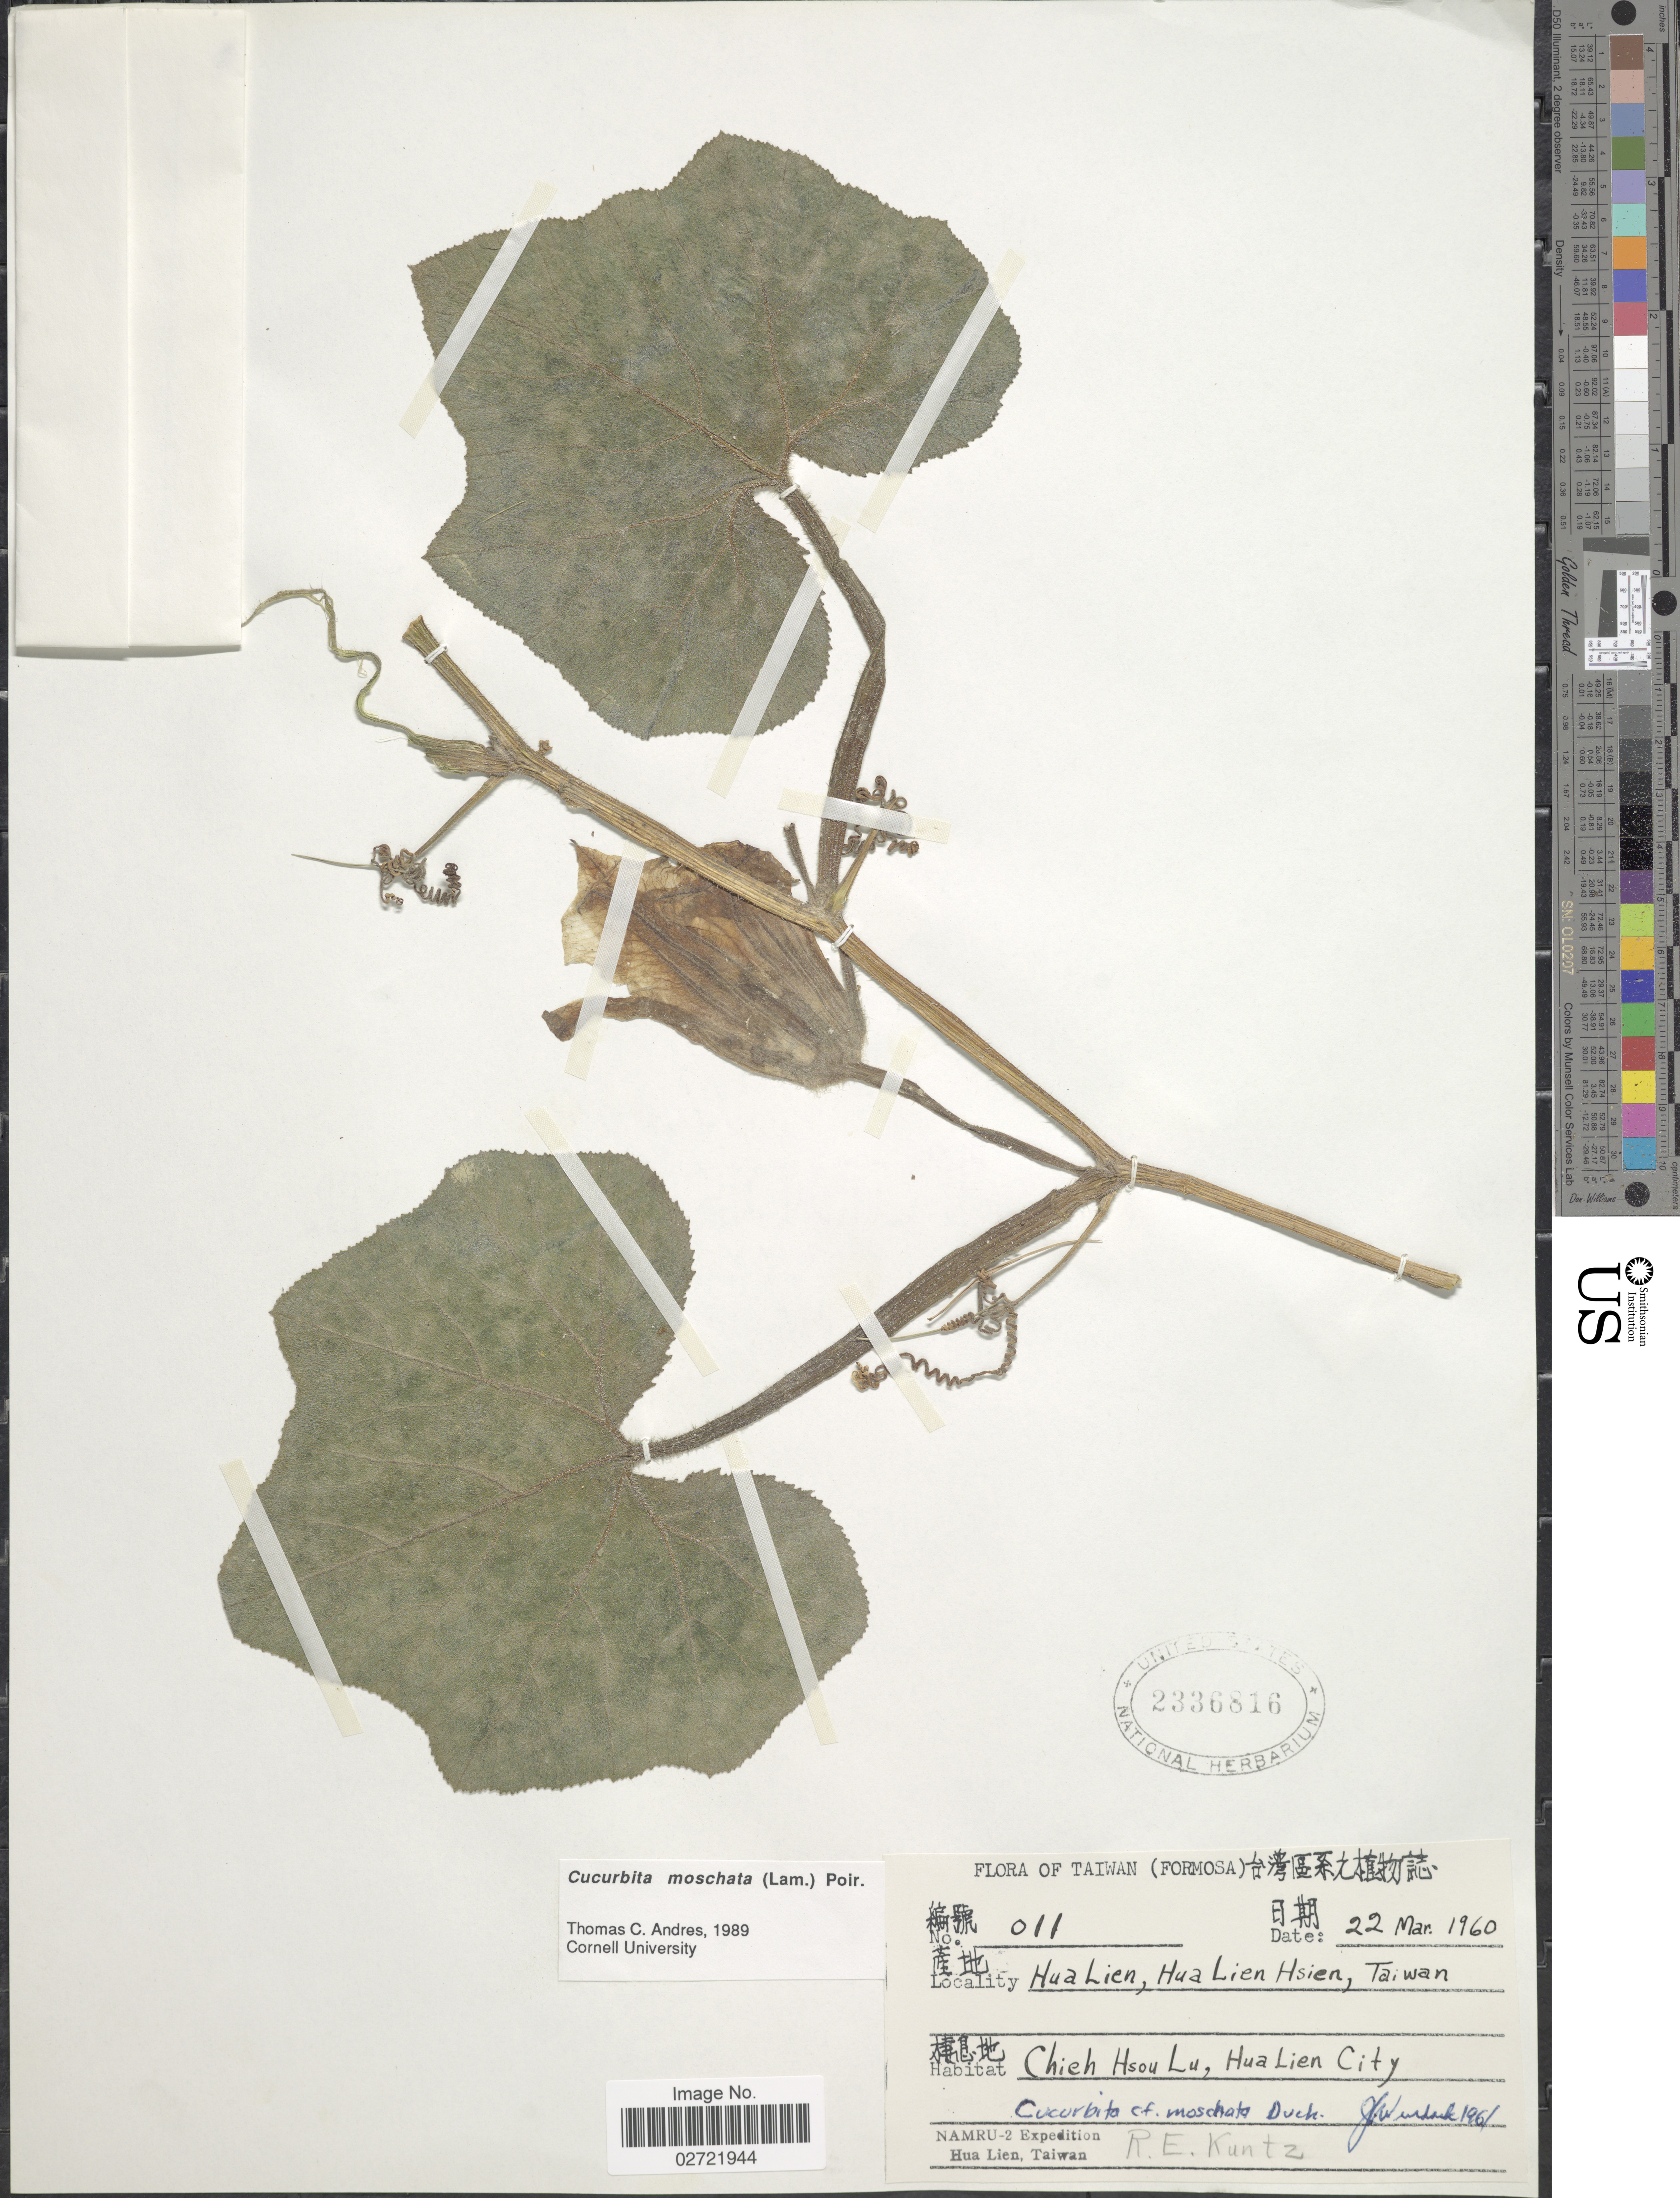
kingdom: Plantae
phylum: Tracheophyta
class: Magnoliopsida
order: Cucurbitales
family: Cucurbitaceae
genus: Cucurbita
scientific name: Cucurbita moschata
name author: (Duch.) Poir.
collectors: R. E. Kuntz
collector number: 011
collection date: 1960-03-22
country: Taiwan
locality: (Formosa), Hua Lien, Hua Lien Hsien, Chieh Hsou Lu, Hua Lien City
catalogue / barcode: US 2336816